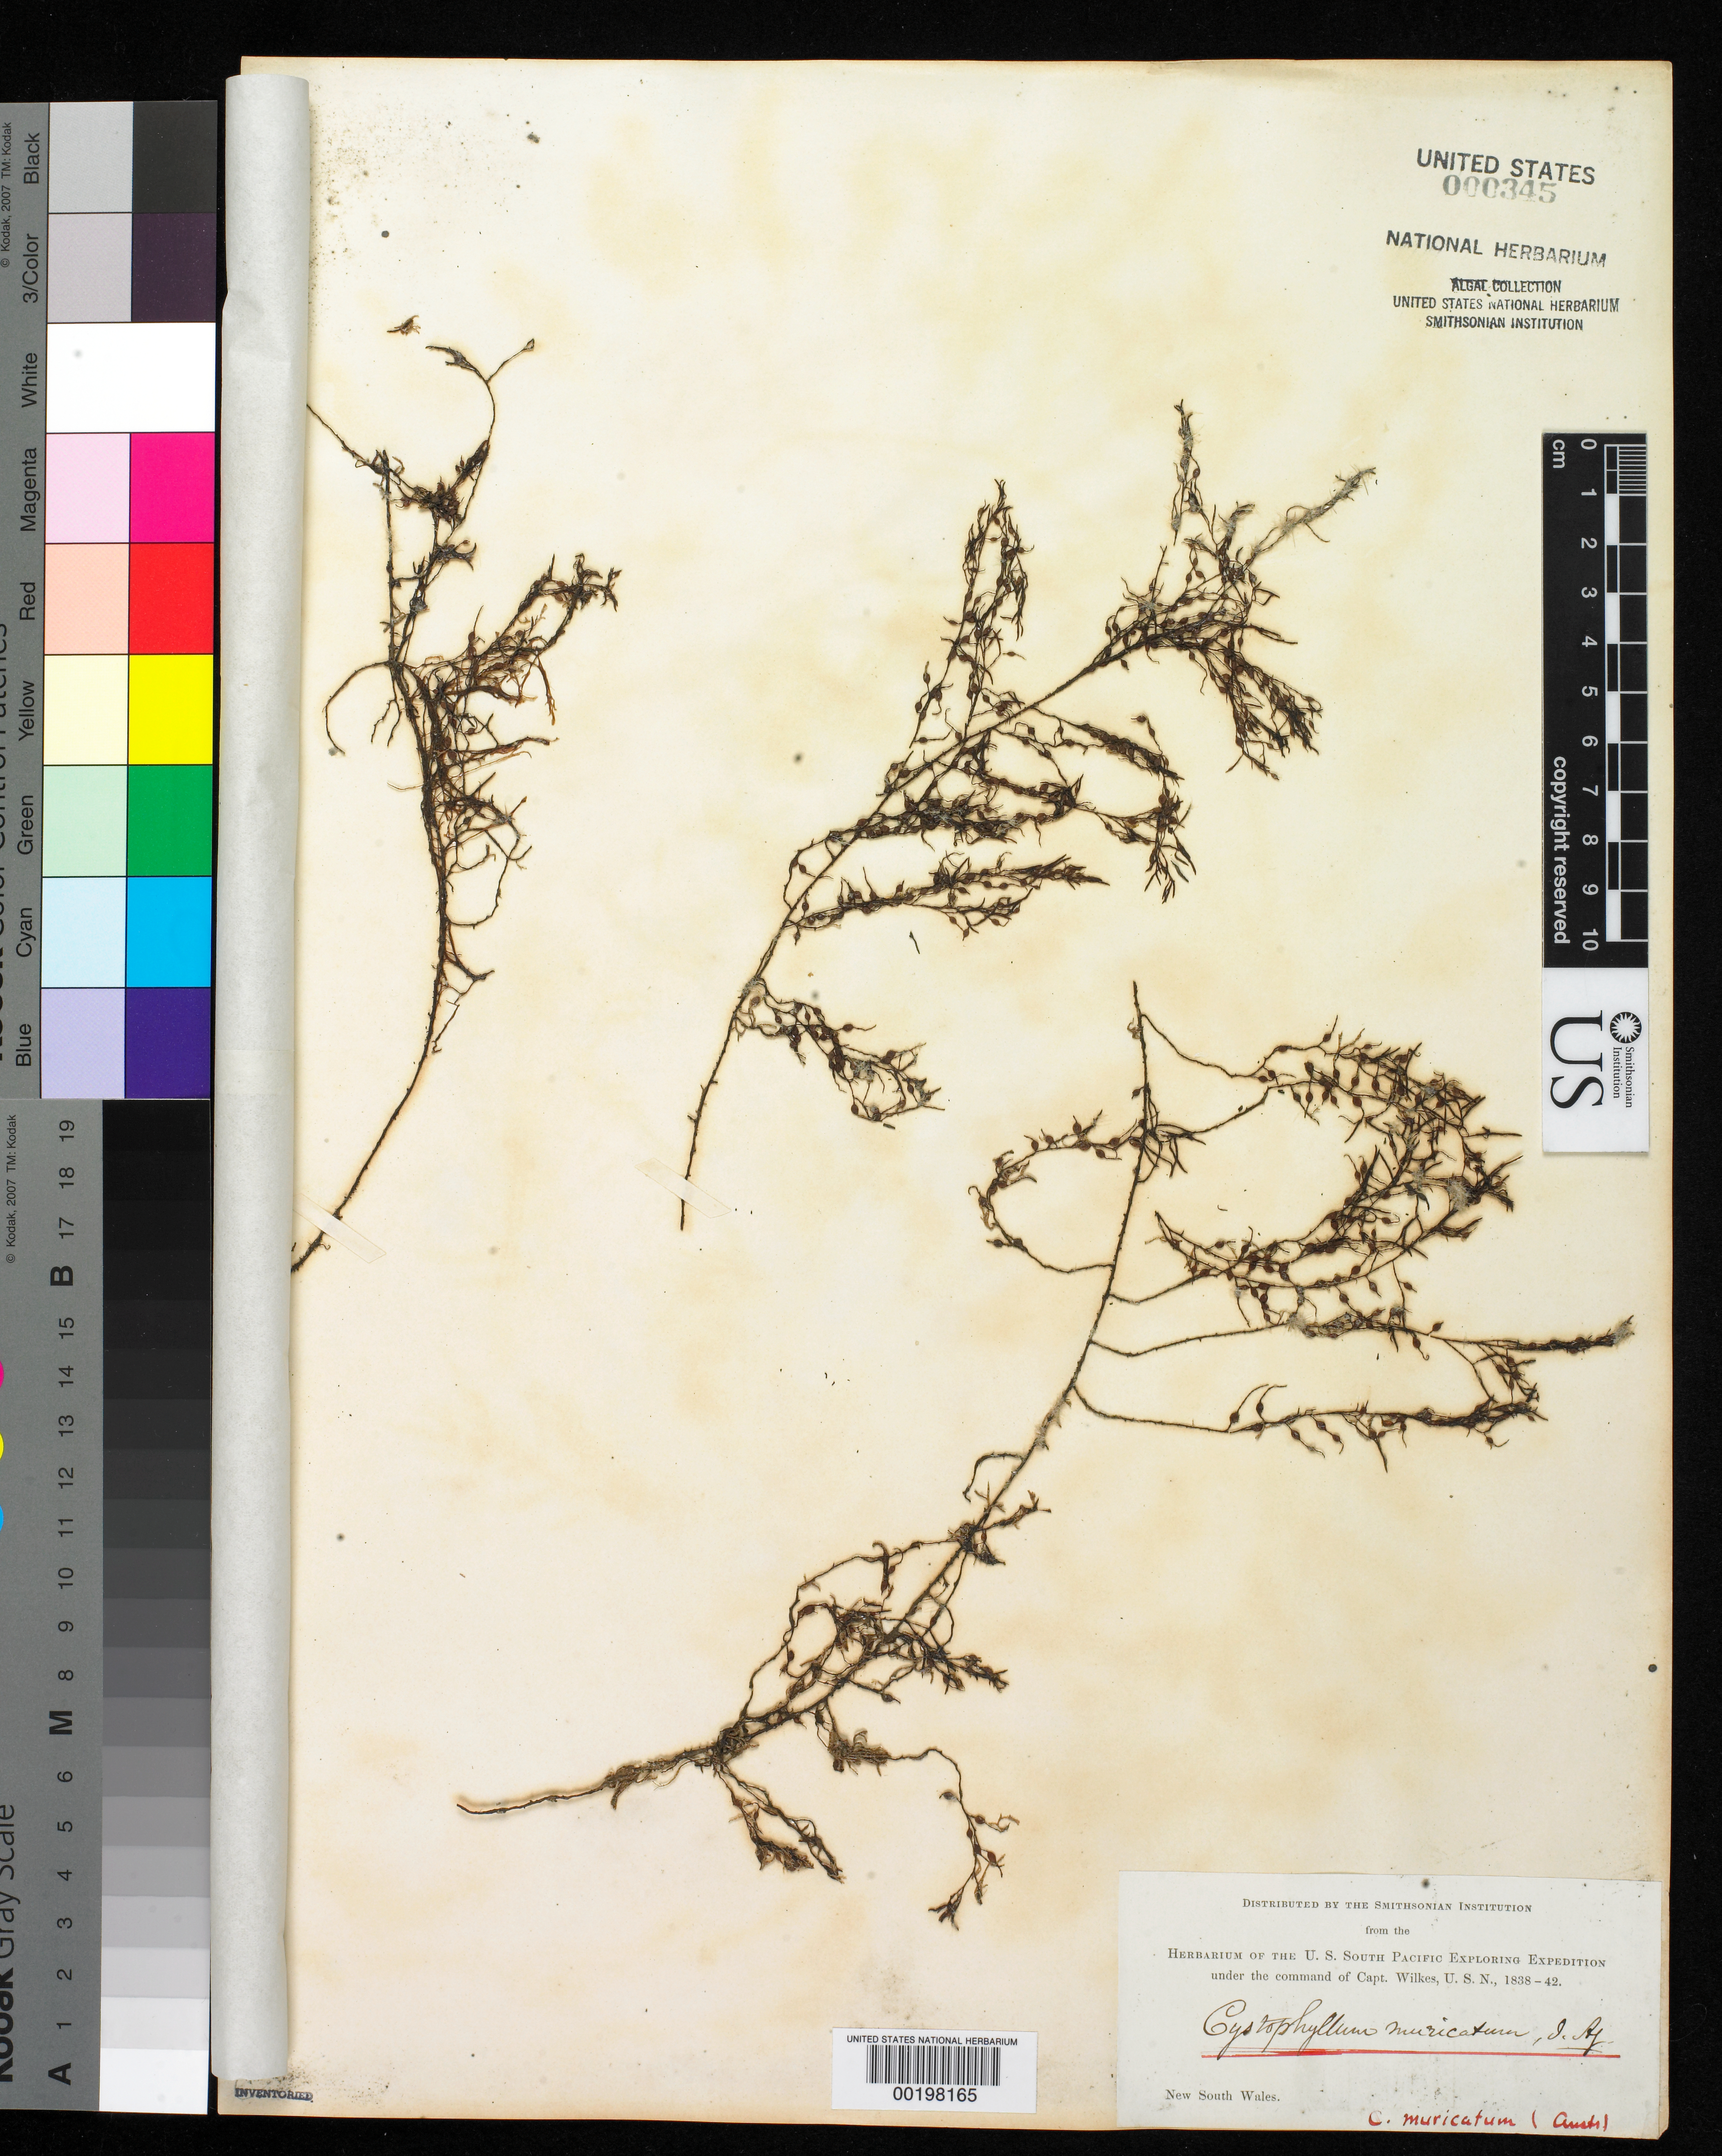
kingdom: Chromista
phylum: Ochrophyta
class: Phaeophyceae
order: Fucales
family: Sargassaceae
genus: Cystophyllum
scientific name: Cystophyllum muricatum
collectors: W. D. Brackenridge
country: Australia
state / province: New South Wales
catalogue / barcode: US 345